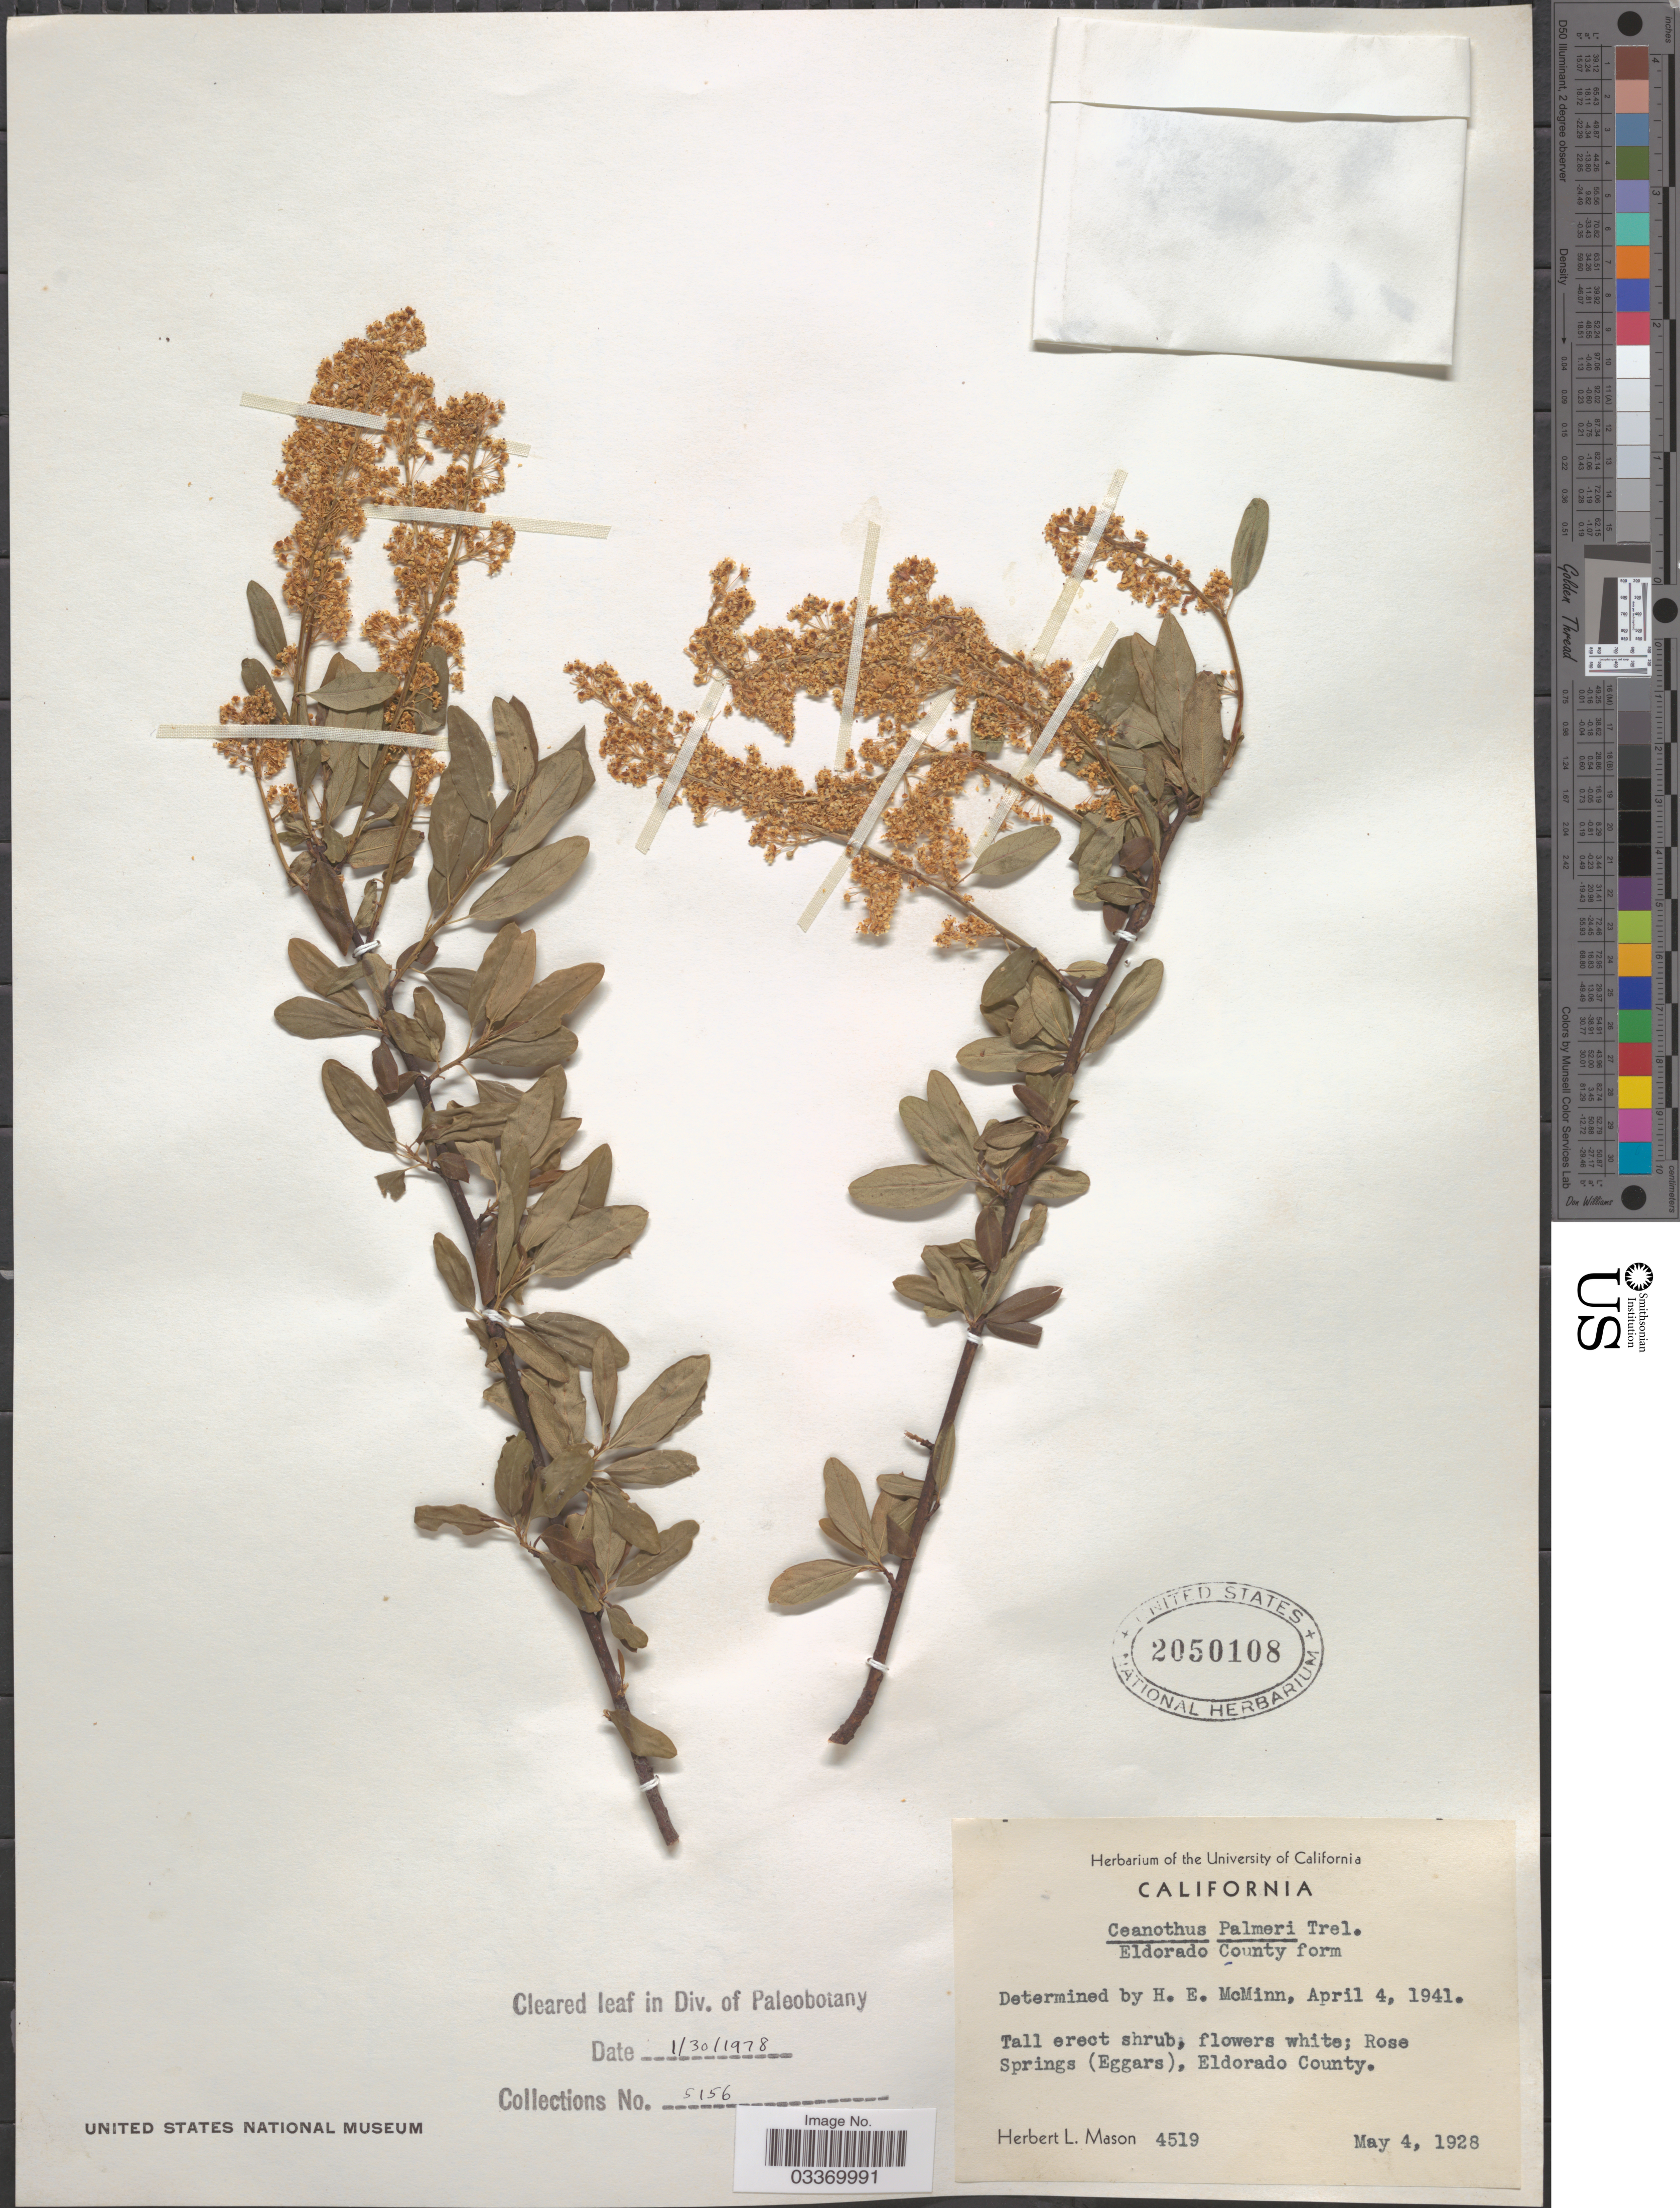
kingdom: Plantae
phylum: Tracheophyta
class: Magnoliopsida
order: Rosales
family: Rhamnaceae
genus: Ceanothus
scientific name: Ceanothus palmeri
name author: Trel.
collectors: H. L. Mason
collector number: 4519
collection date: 1928-05-04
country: United States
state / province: California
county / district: El Dorado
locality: Rose Springs (Eggars), Eldorado County.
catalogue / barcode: US 2050108